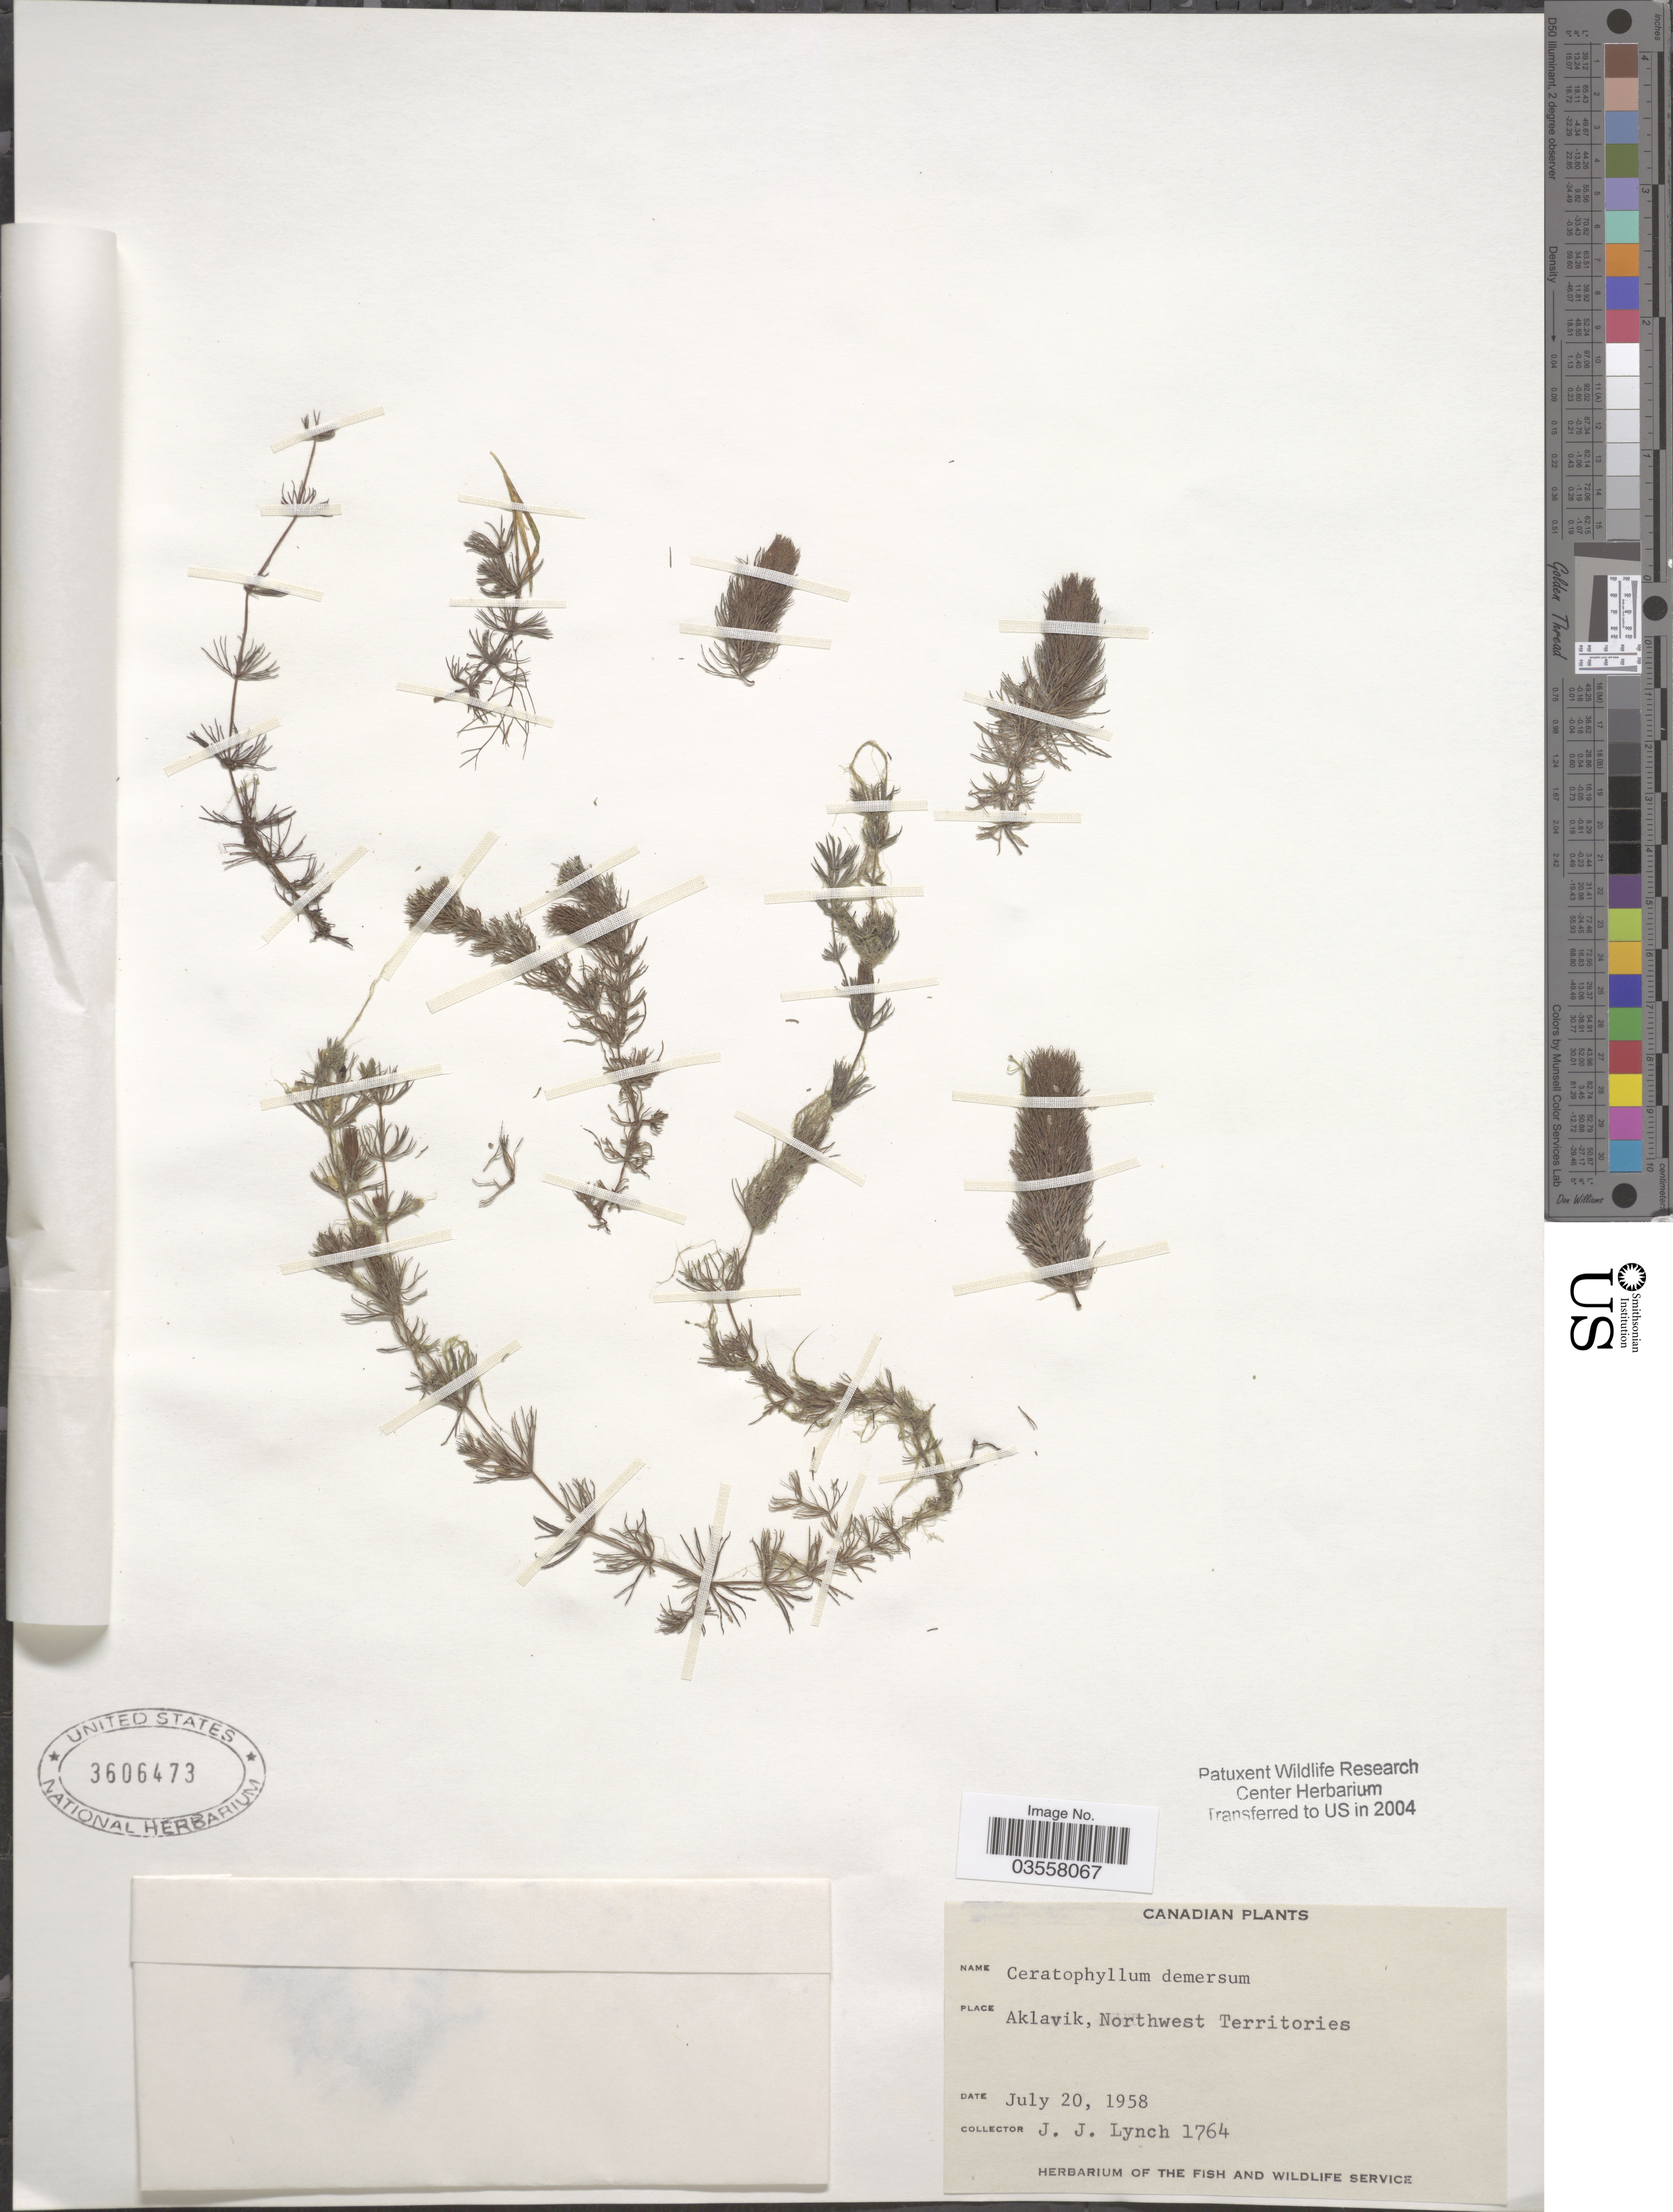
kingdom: Plantae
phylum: Tracheophyta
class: Magnoliopsida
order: Ceratophyllales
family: Ceratophyllaceae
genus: Ceratophyllum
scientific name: Ceratophyllum demersum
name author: L.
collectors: J. Lynch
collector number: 1764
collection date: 1958-07-20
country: Canada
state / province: Northwest Territories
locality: Aklavik.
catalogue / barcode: US 3606473